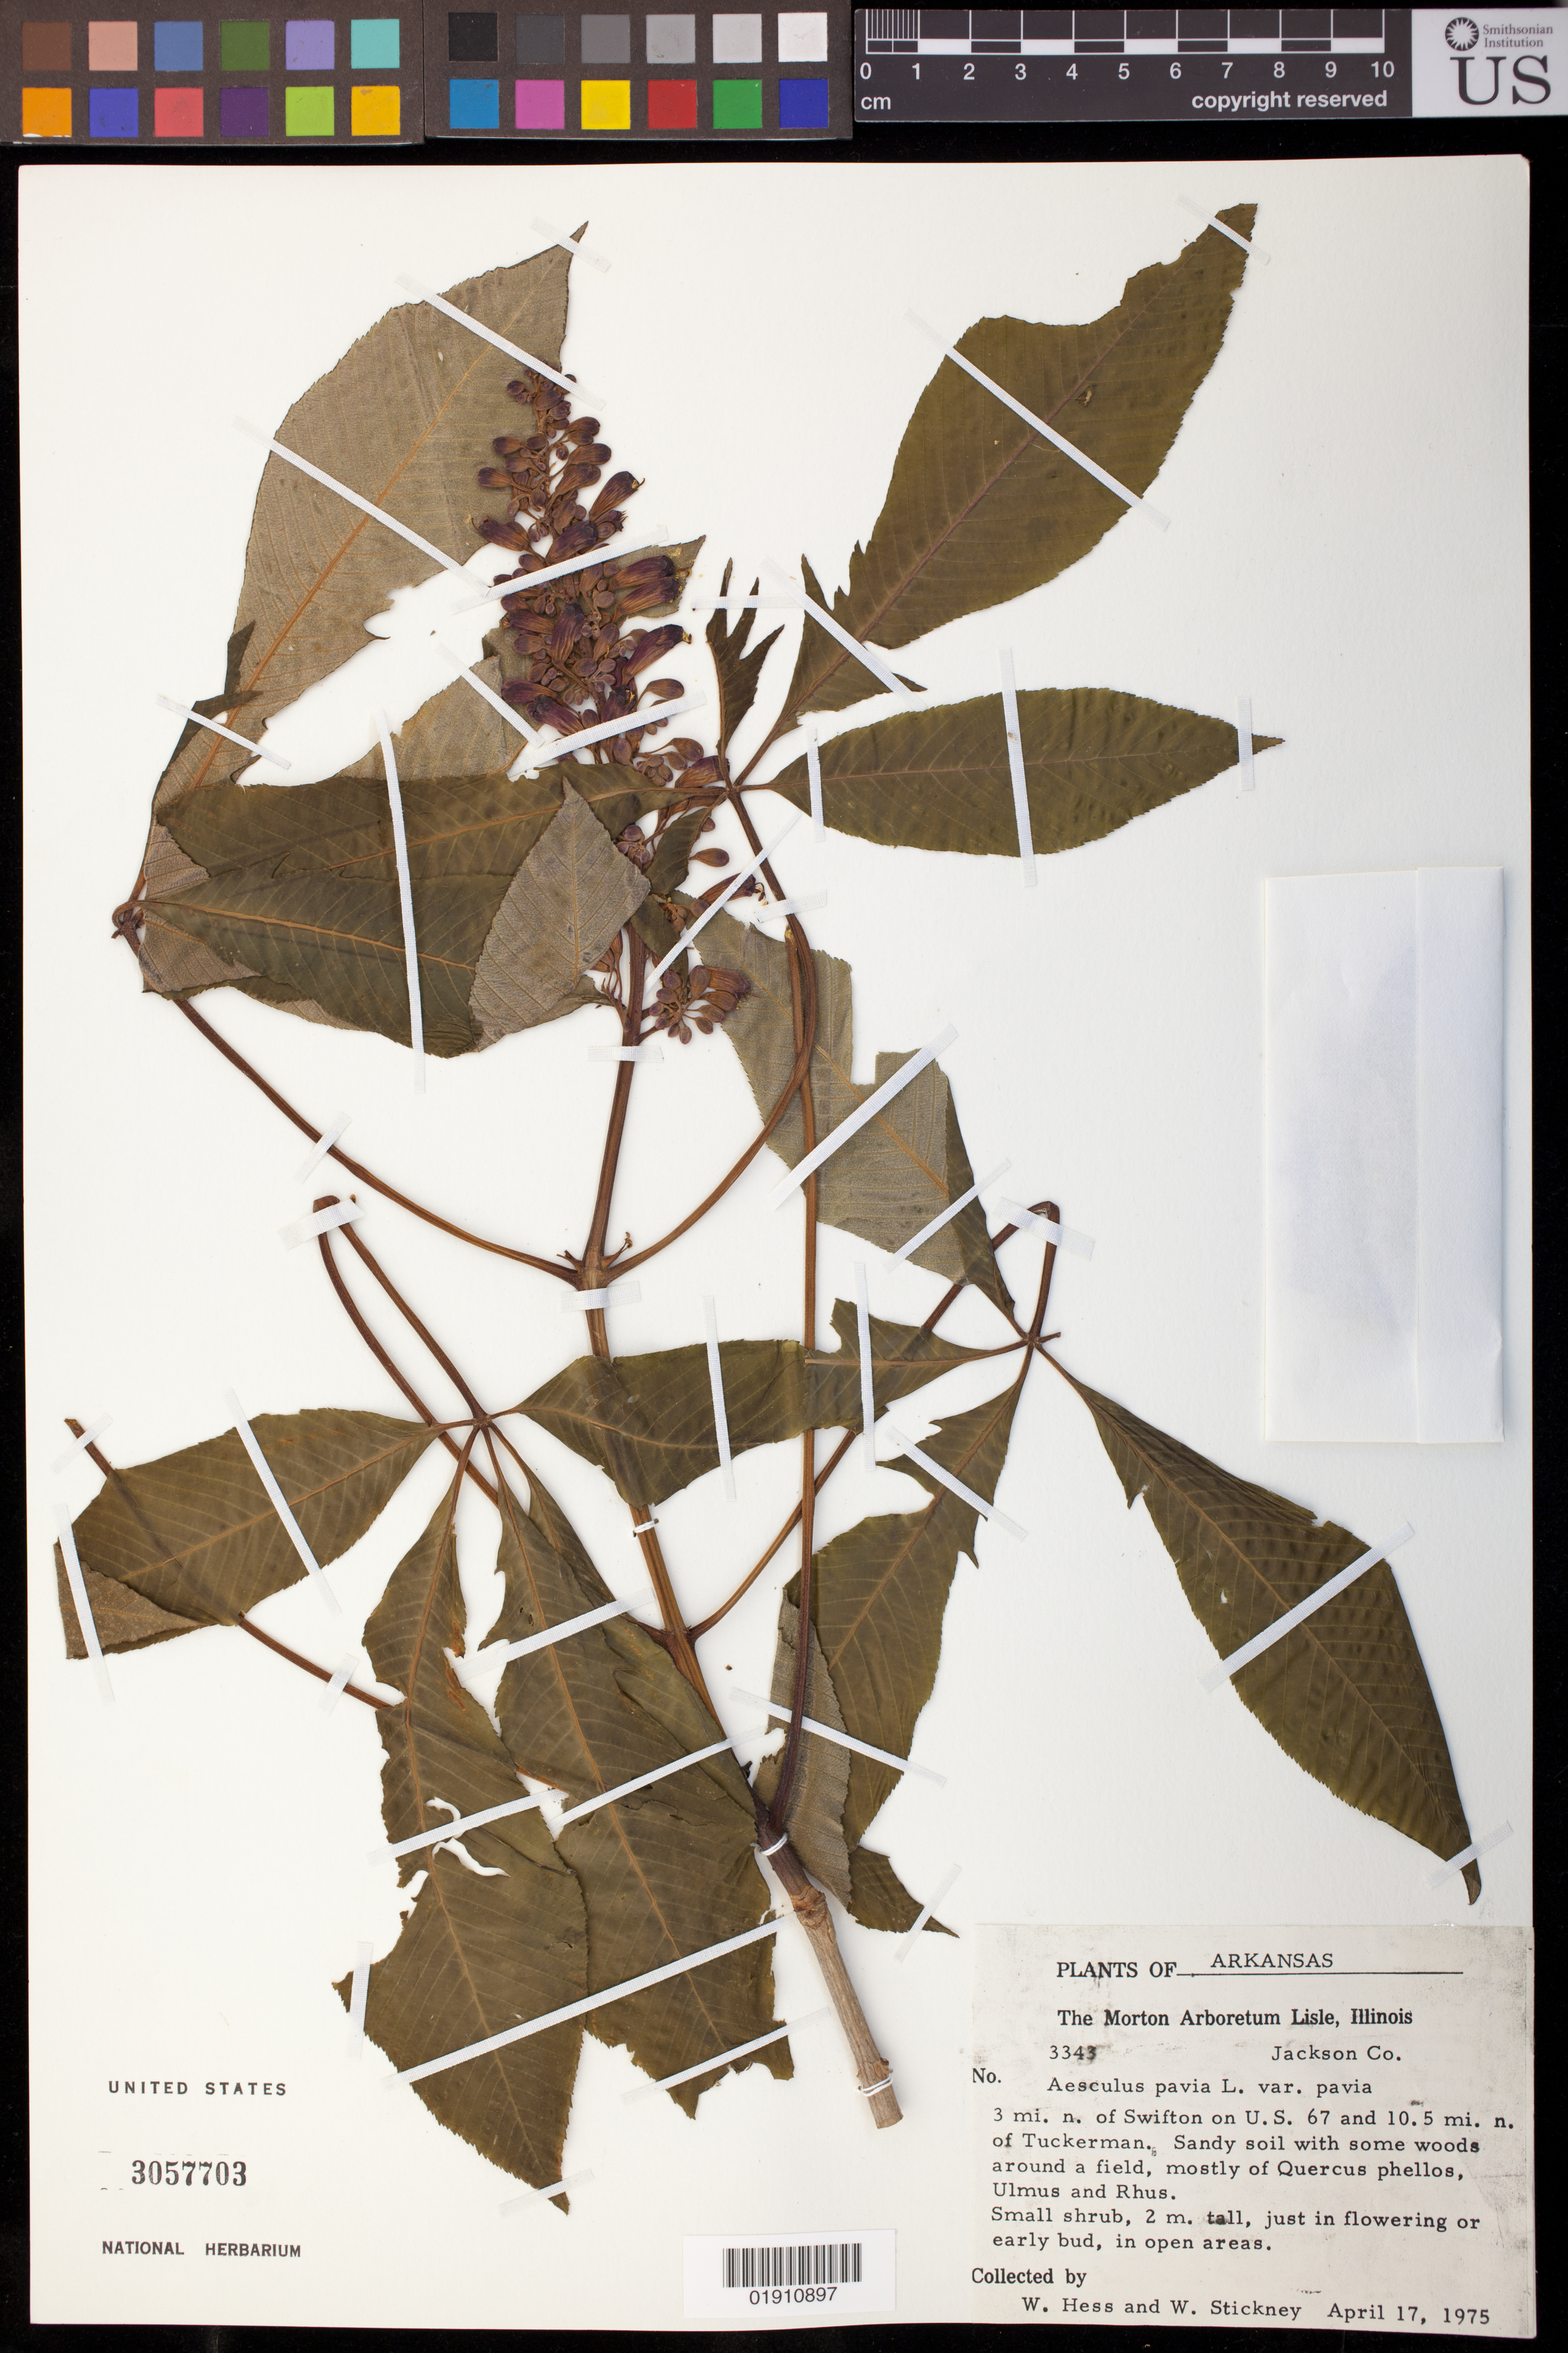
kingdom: Plantae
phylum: Tracheophyta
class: Magnoliopsida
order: Sapindales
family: Sapindaceae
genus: Aesculus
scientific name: Aesculus pavia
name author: L.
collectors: W. Hess & W. Stickney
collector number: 3343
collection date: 1975-04-17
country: United States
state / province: Arkansas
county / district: Jackson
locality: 3 mi. n. of Swifton on U.S. 67 and 10.5 mi. n. of Tuckerman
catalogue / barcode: US 3057703